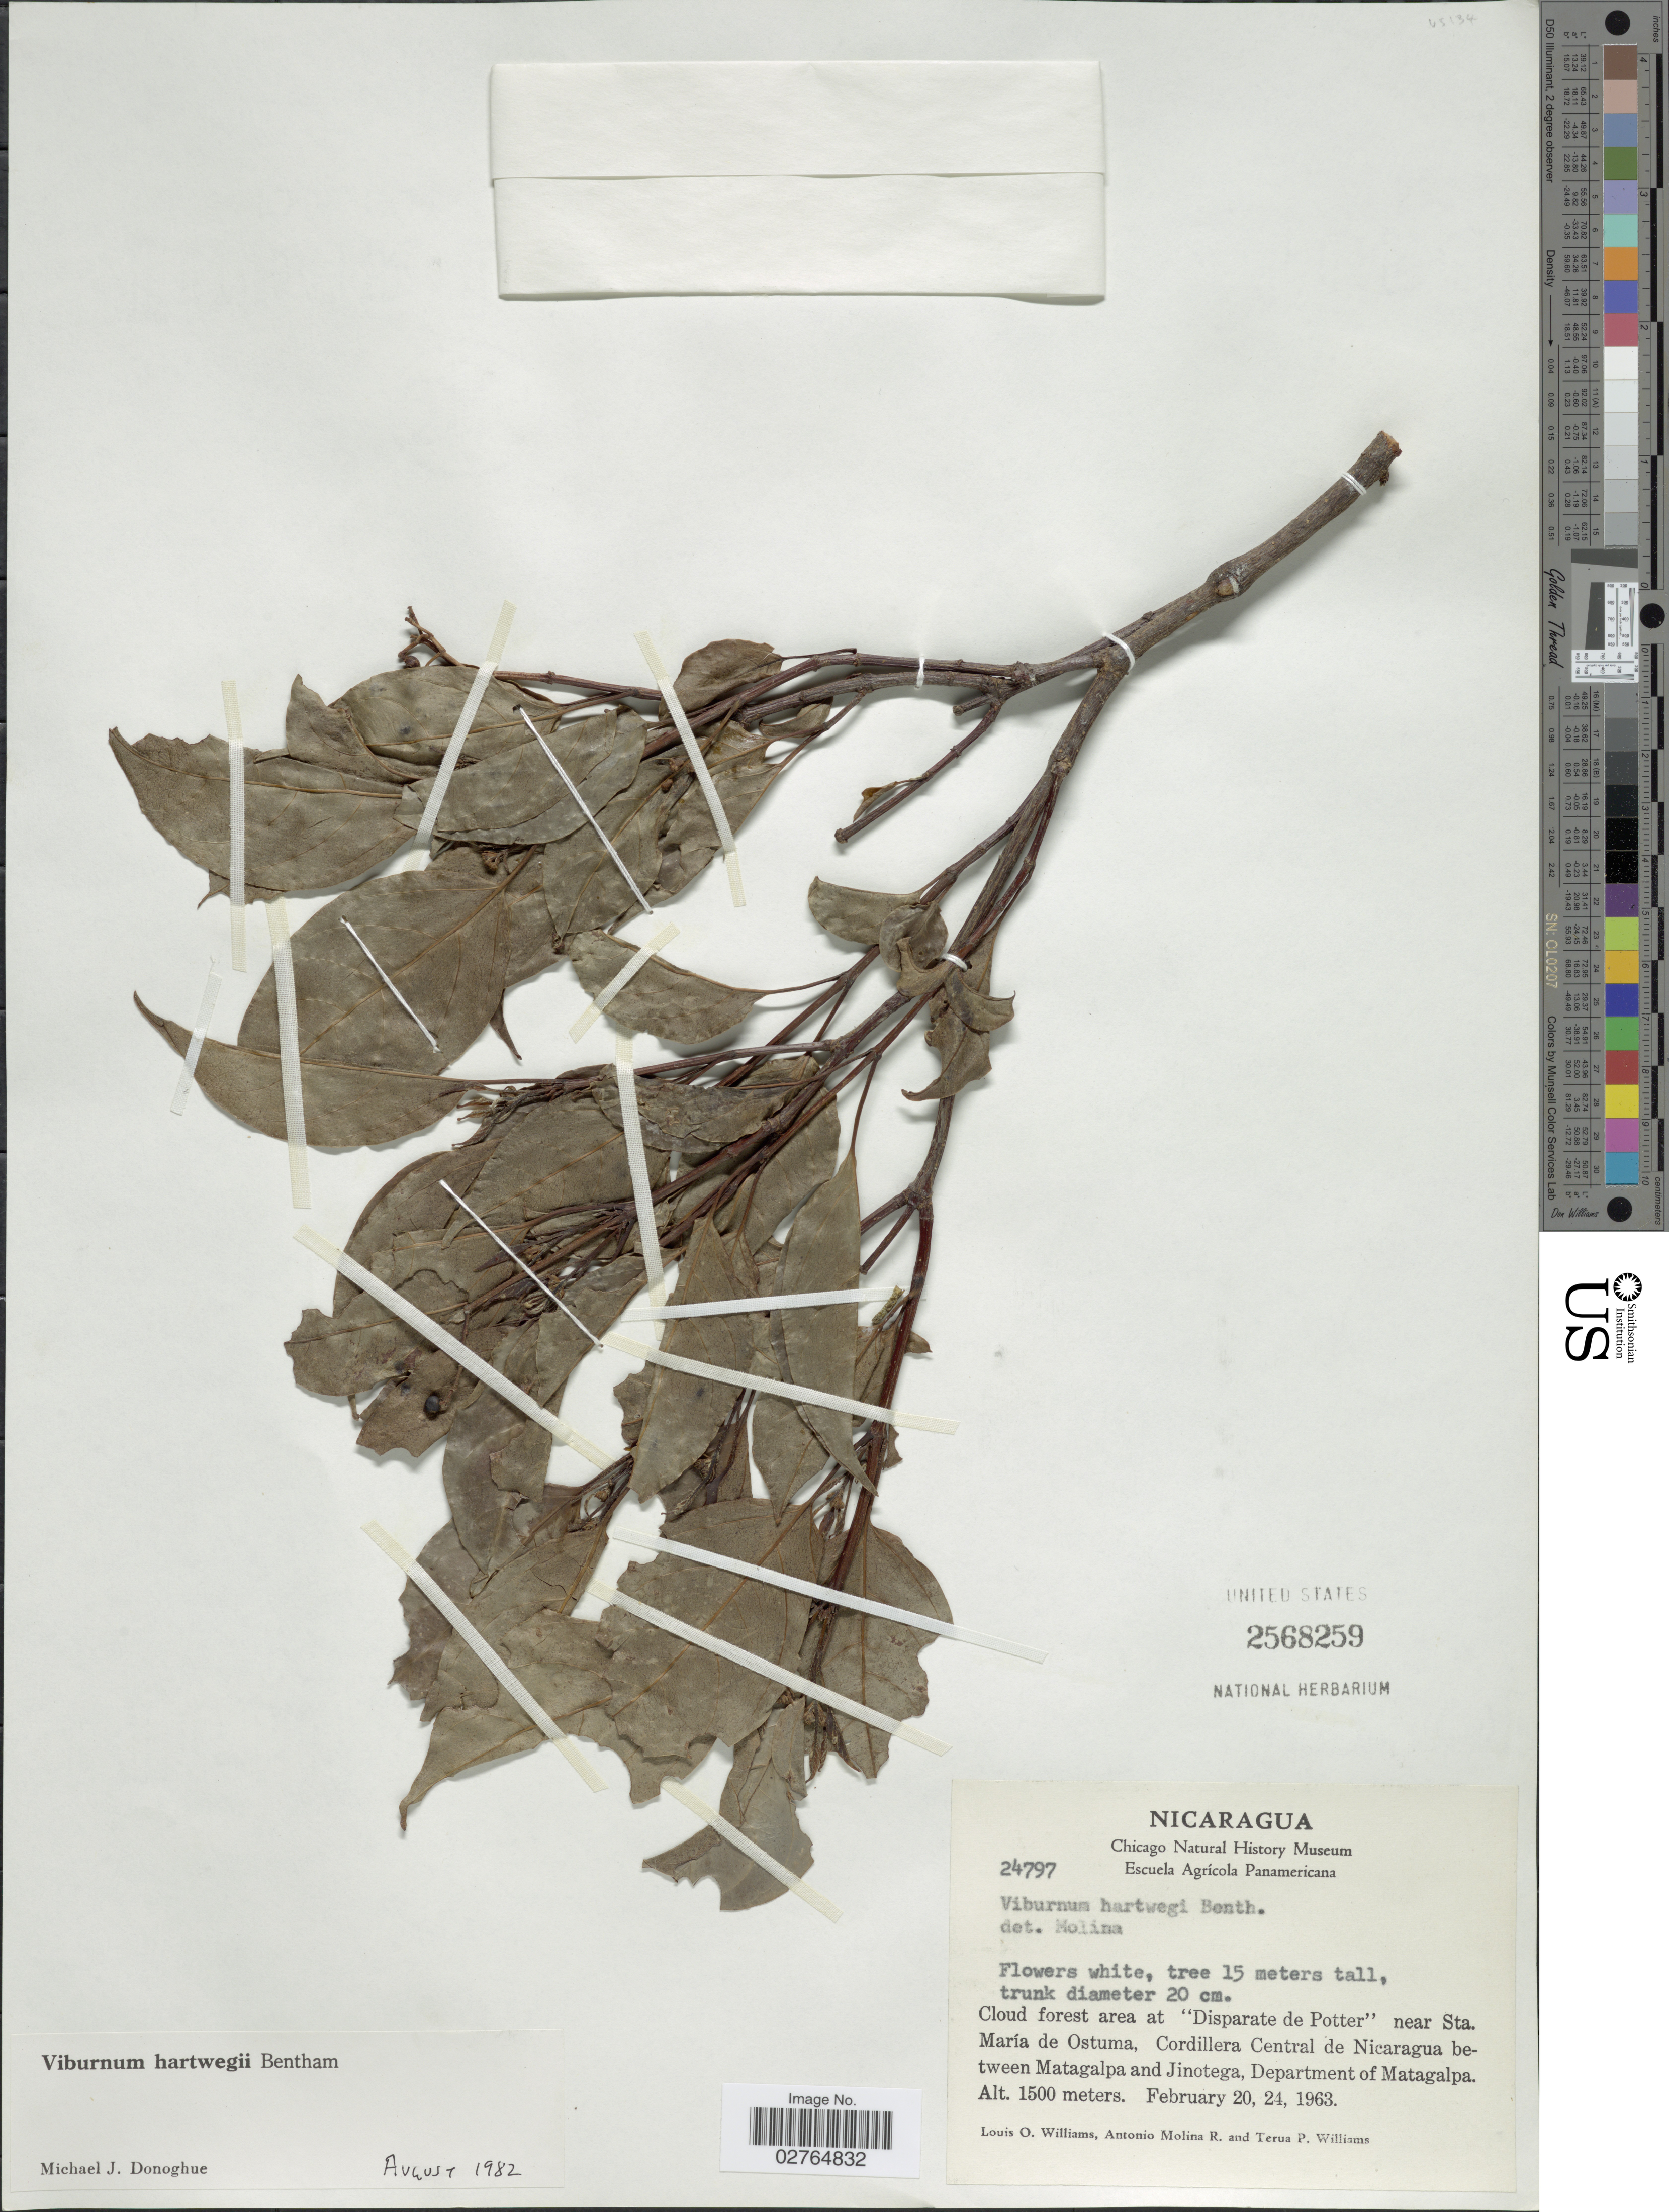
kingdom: Plantae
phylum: Tracheophyta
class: Magnoliopsida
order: Dipsacales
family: Viburnaceae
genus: Viburnum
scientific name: Viburnum hartwegii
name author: Benth.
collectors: L. O. Williams, A. Molina R. & T. Williams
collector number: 24797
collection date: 1963-02-20/1963-02-24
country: Nicaragua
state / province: Matagalpa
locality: Cloud forest area at 'Disparate de Potter' near Sta. María de Ostuma, Cordillera Central de Nicaragua between Matagalpa and Jinotega. Department of Matagalpa.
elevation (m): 1500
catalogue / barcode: US 2568259